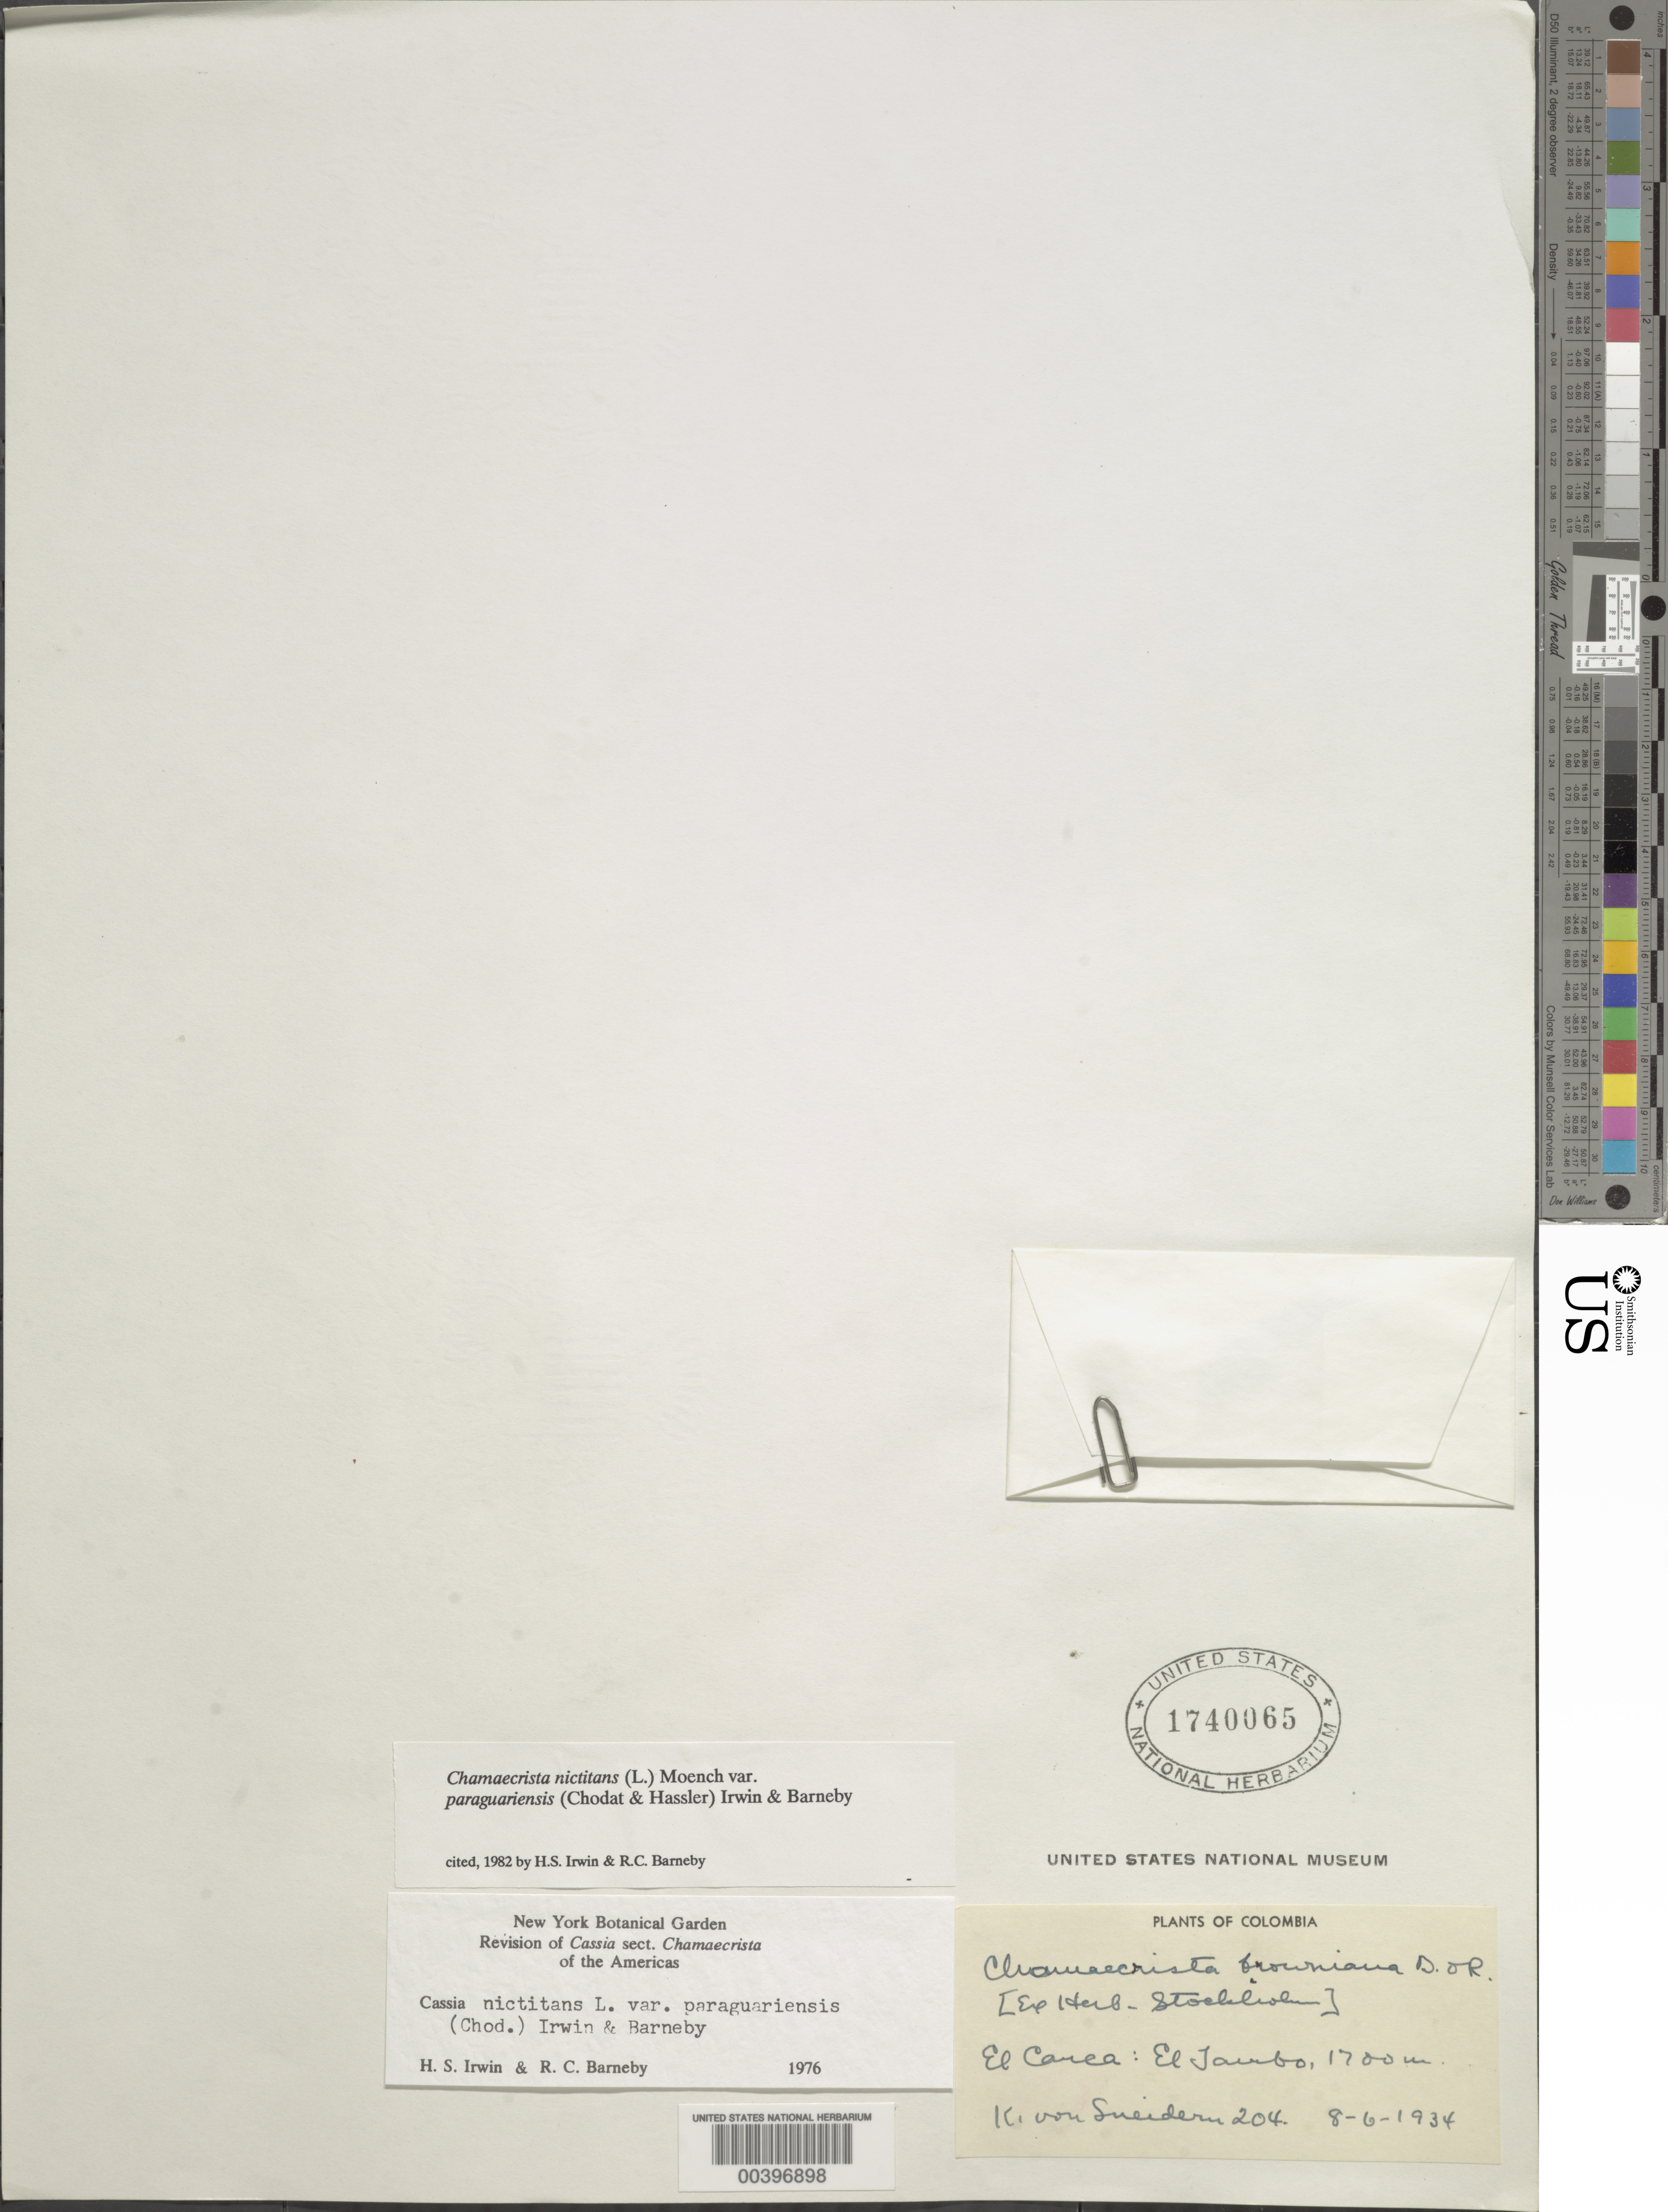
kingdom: Plantae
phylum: Tracheophyta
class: Magnoliopsida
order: Fabales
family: Fabaceae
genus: Chamaecrista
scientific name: Chamaecrista nictitans var. paraguariensis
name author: (Chodat & Hassl.) H.S. Irwin & Barneby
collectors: K. von Sneidern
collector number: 204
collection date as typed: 08 Jun 1934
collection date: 1934-06-08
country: Colombia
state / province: Cauca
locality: El Tambo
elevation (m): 1700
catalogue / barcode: US 1740065